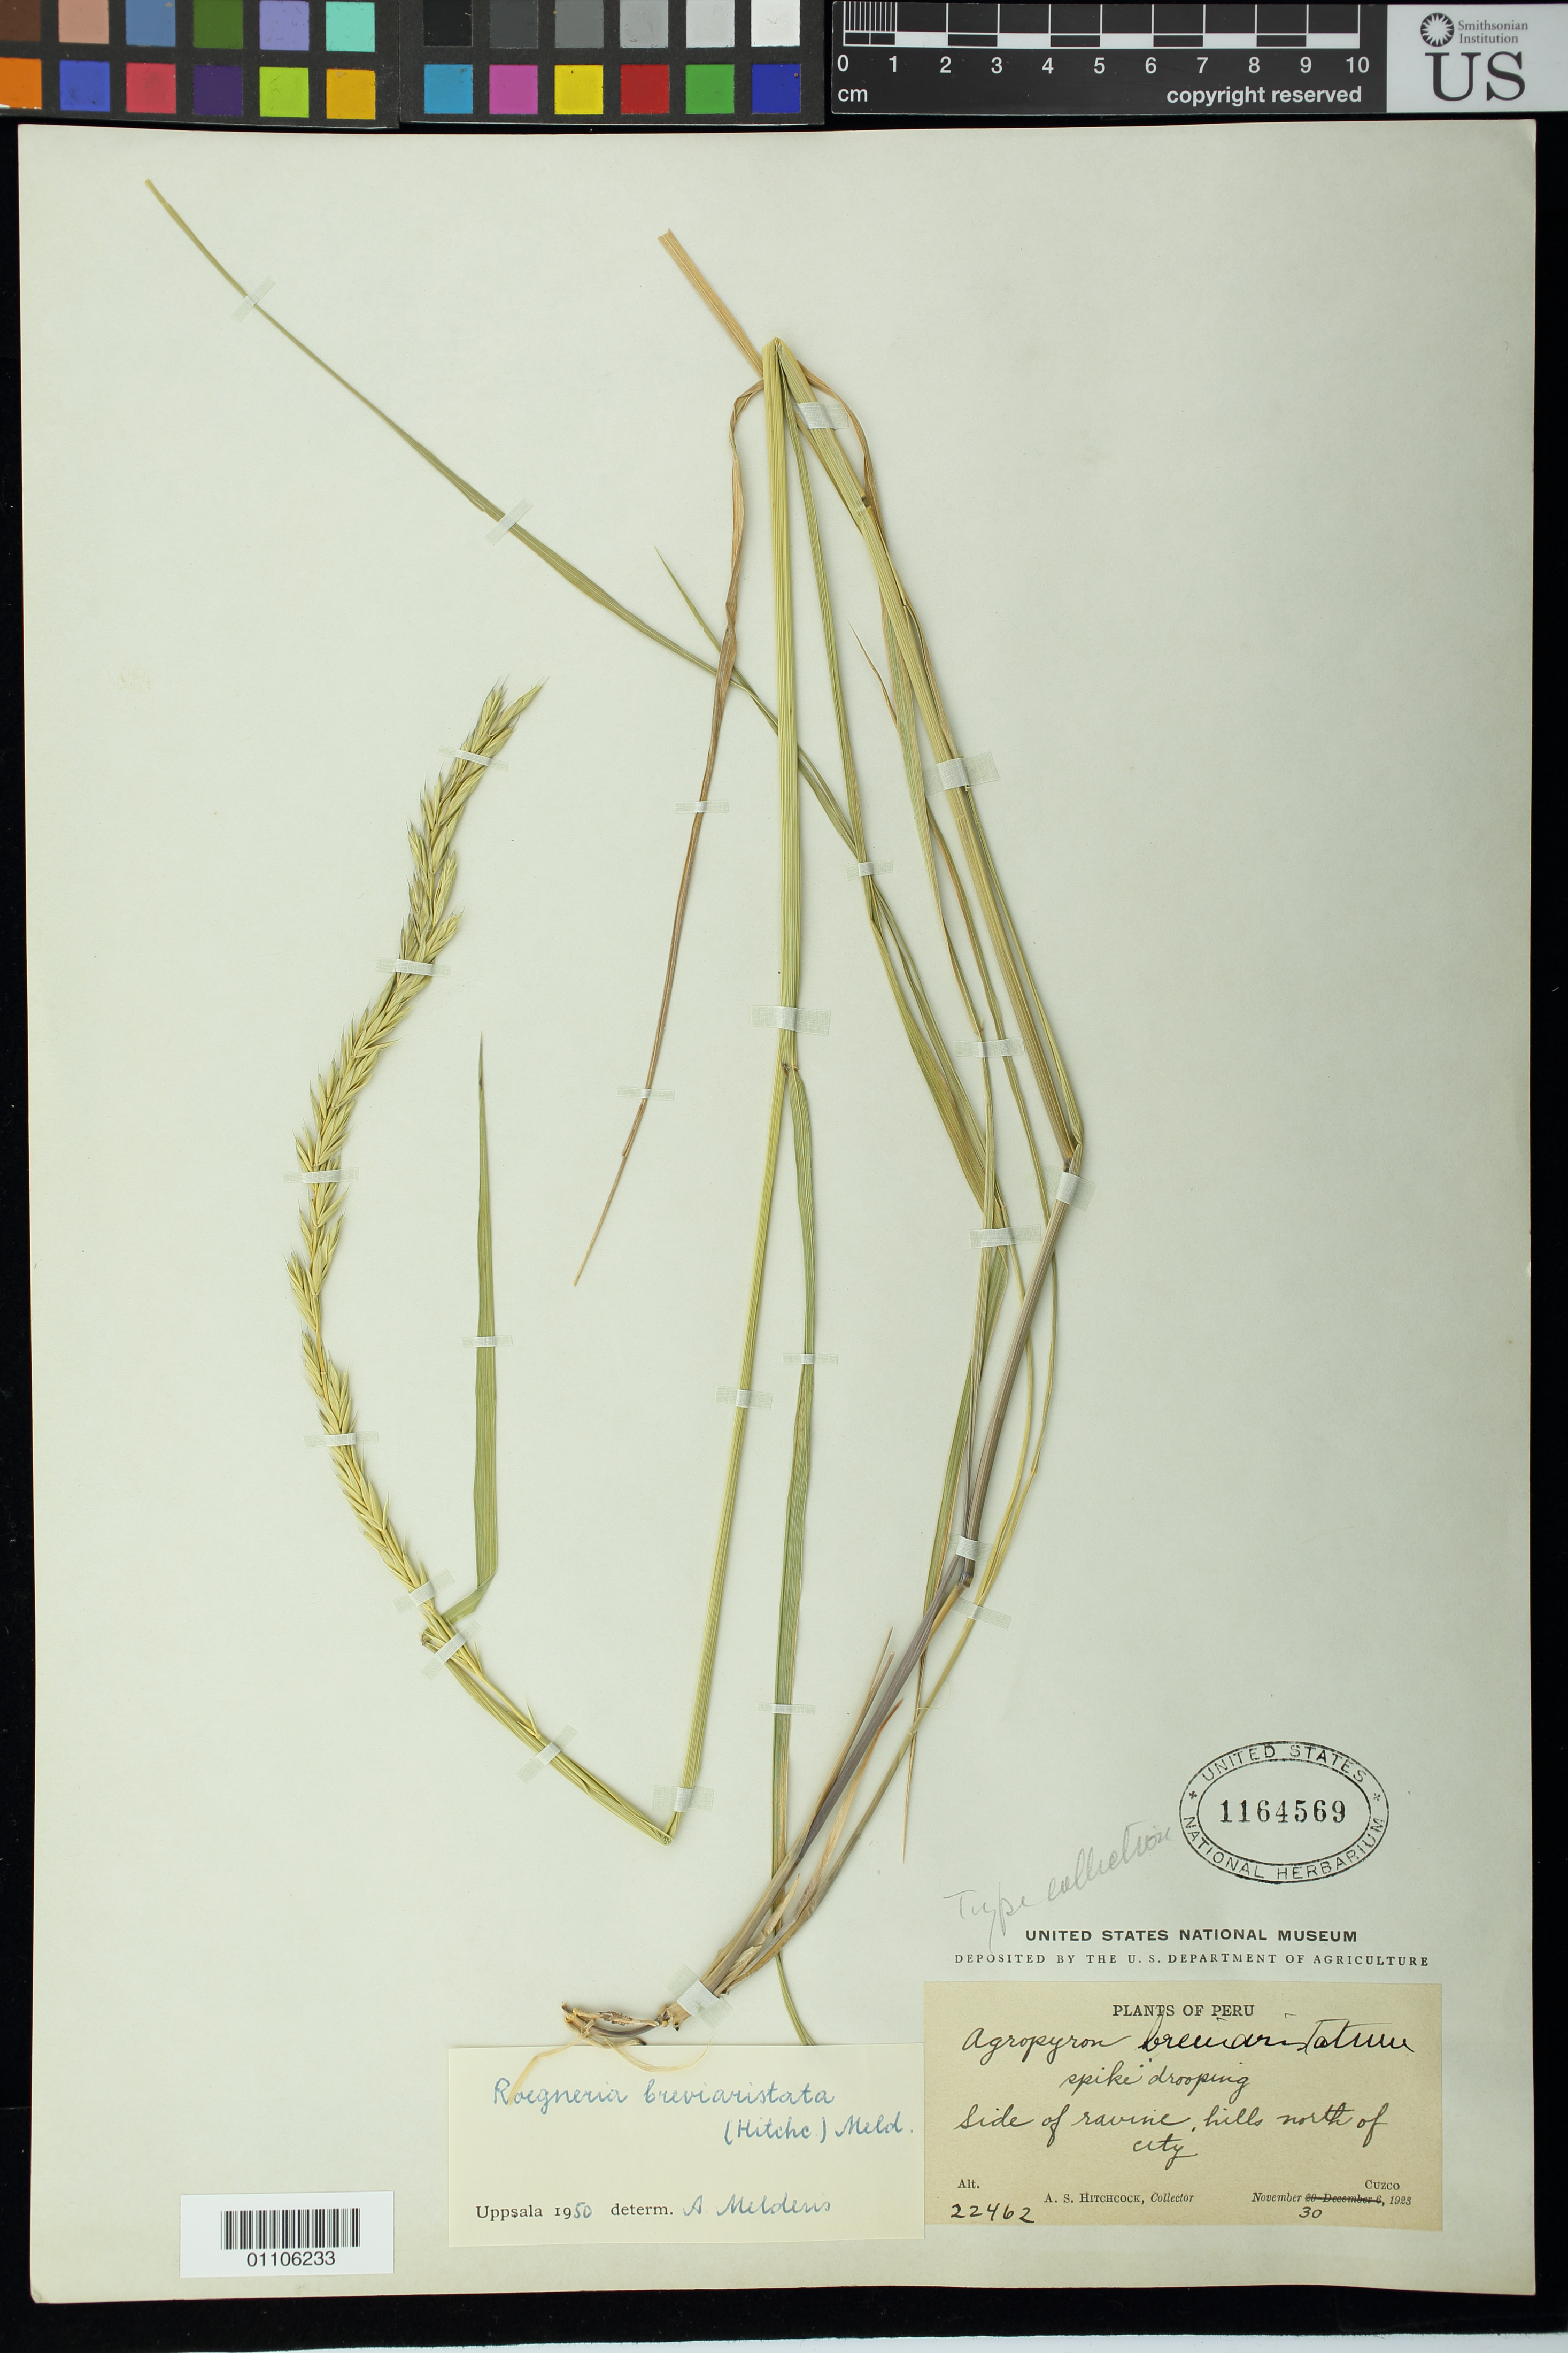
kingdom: Plantae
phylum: Tracheophyta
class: Liliopsida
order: Poales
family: Poaceae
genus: Agropyron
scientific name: Agropyron breviaristatum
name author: Hitchc.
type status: Isotype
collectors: A. S. Hitchcock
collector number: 22462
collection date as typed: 30 Nov 1923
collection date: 1923-11-30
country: Peru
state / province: Cusco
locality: Cuzco, side of ravine, hills north of city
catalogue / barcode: US 1164569